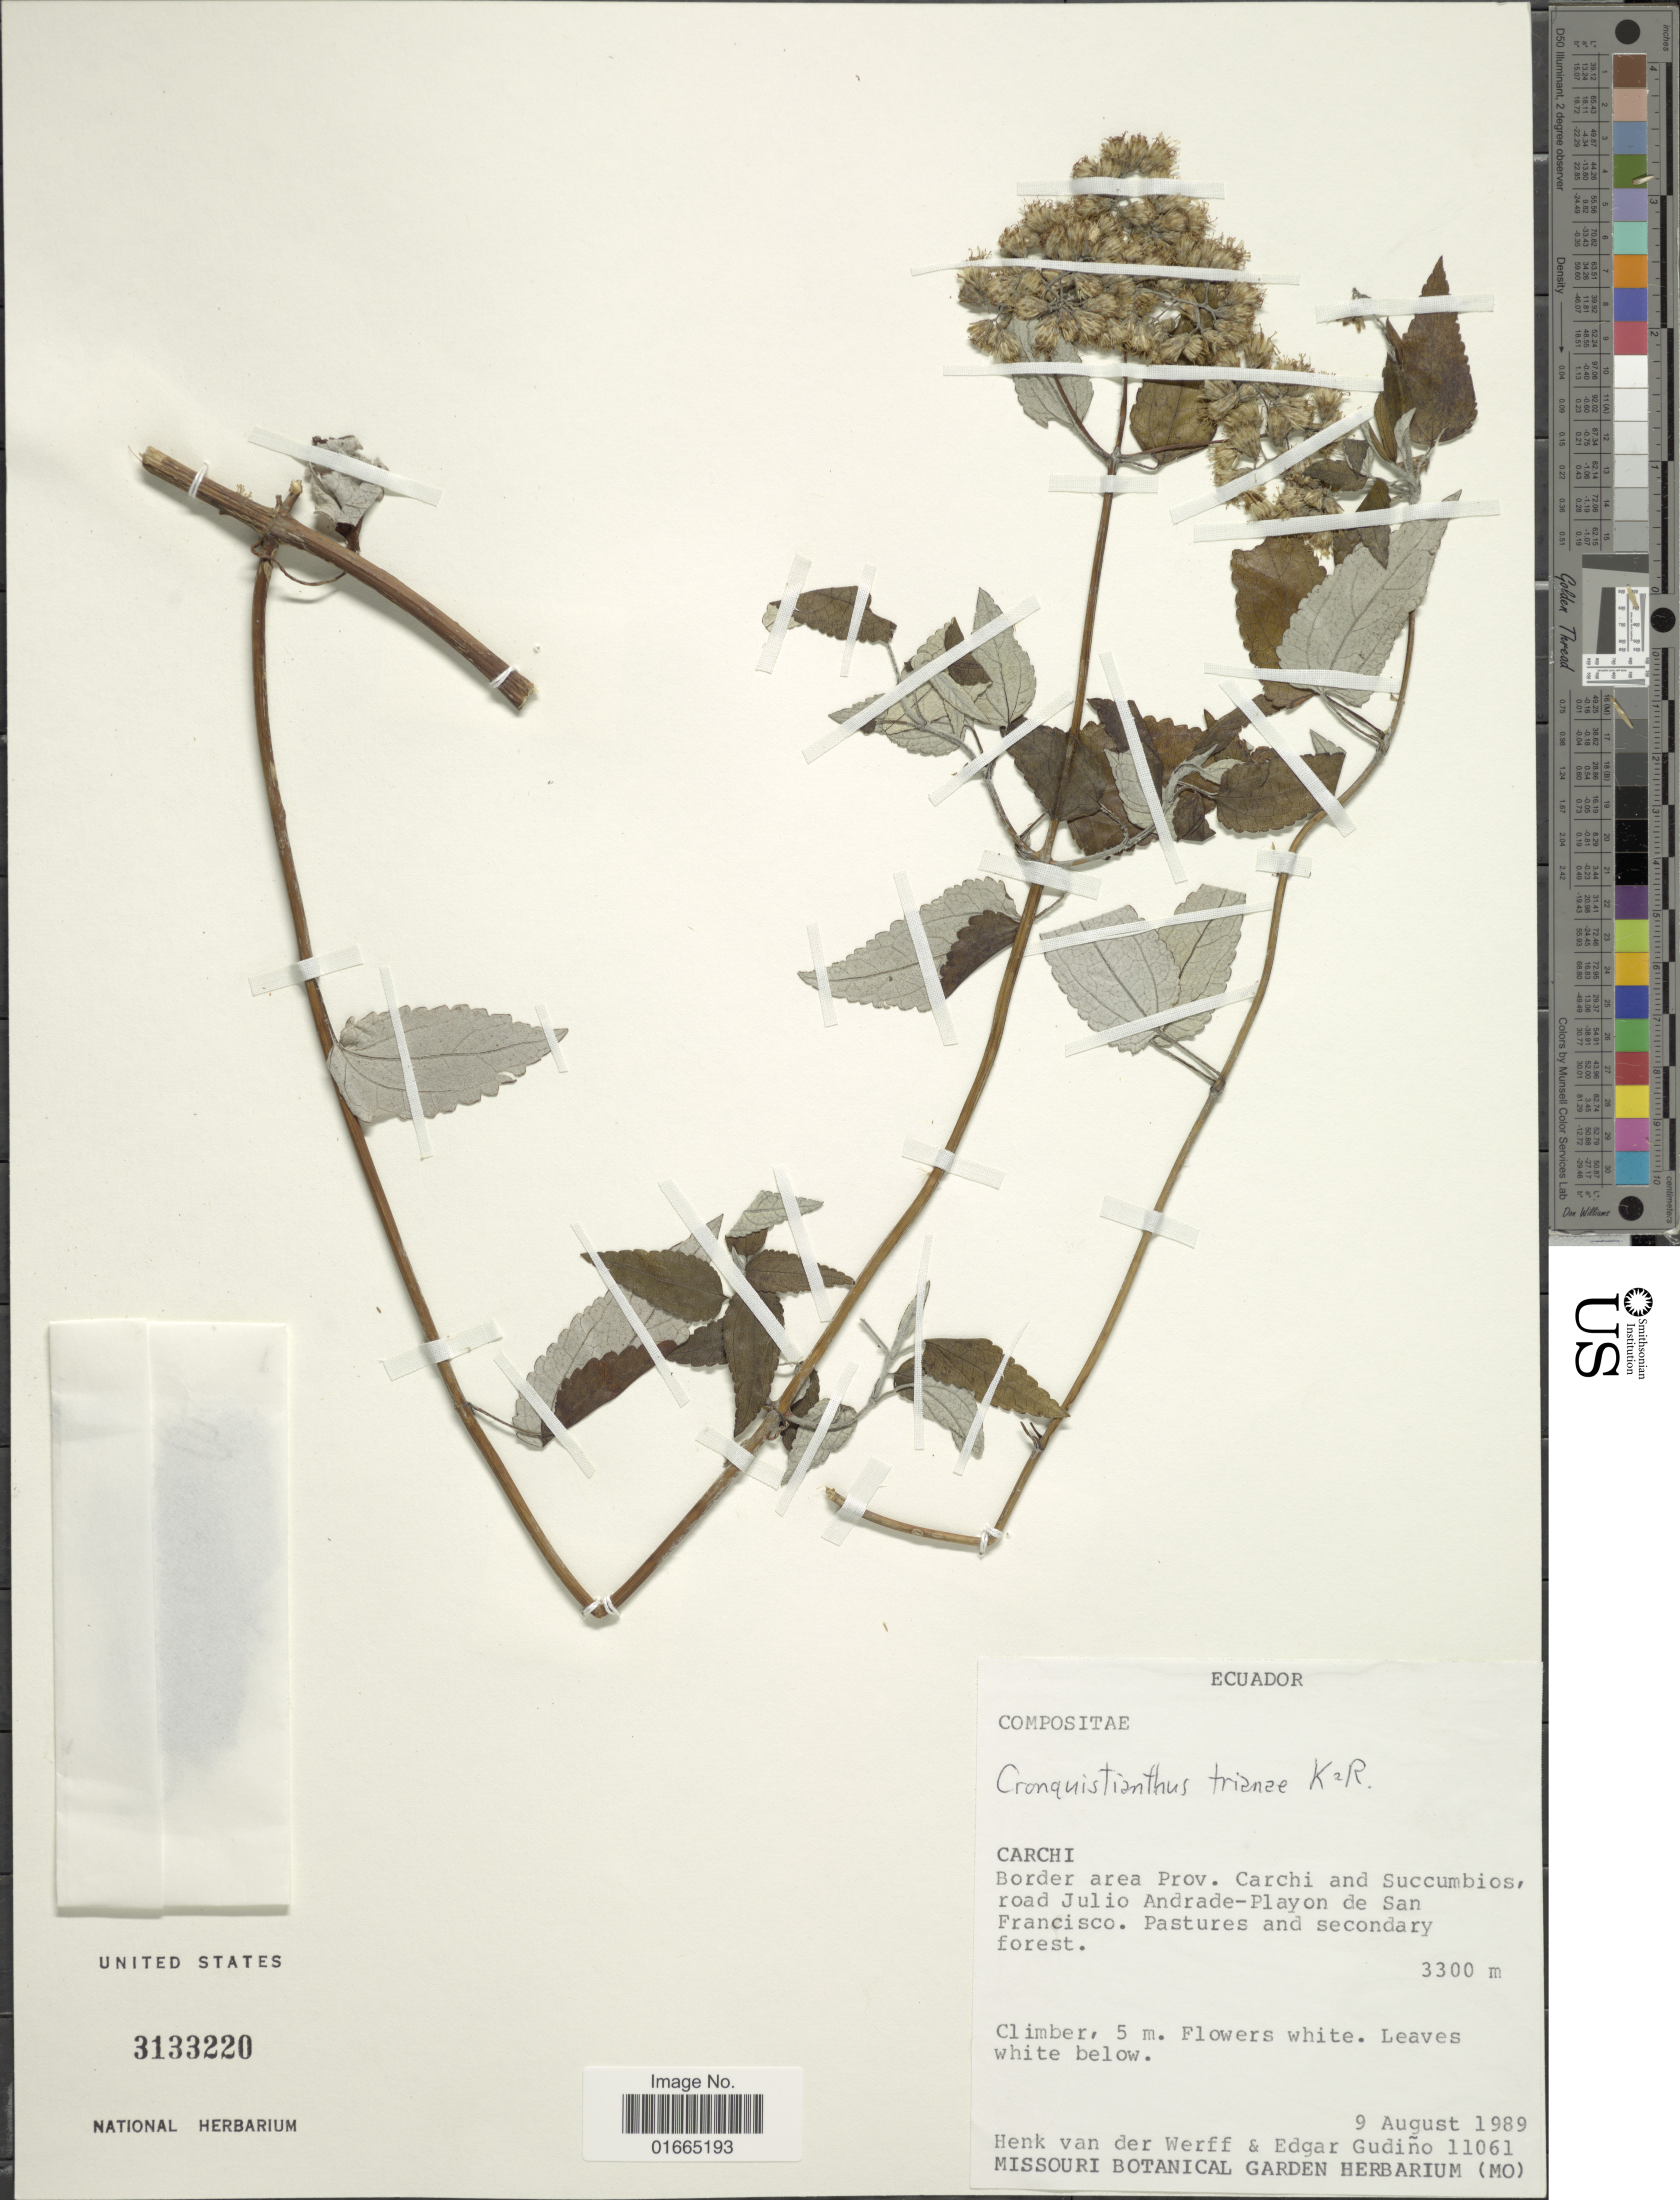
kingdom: Plantae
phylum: Tracheophyta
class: Magnoliopsida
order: Asterales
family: Asteraceae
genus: Cronquistianthus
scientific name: Cronquistianthus trianae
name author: R.M. King & H. Rob.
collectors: H. van der Werff & E. Gudiño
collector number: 11061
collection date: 1989-08-09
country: Ecuador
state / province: Carchi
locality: Carchi. Border area Prov. Carchi and Succumbios, road Julio Andrade-Playon de San Francisco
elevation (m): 3300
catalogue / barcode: US 3133220